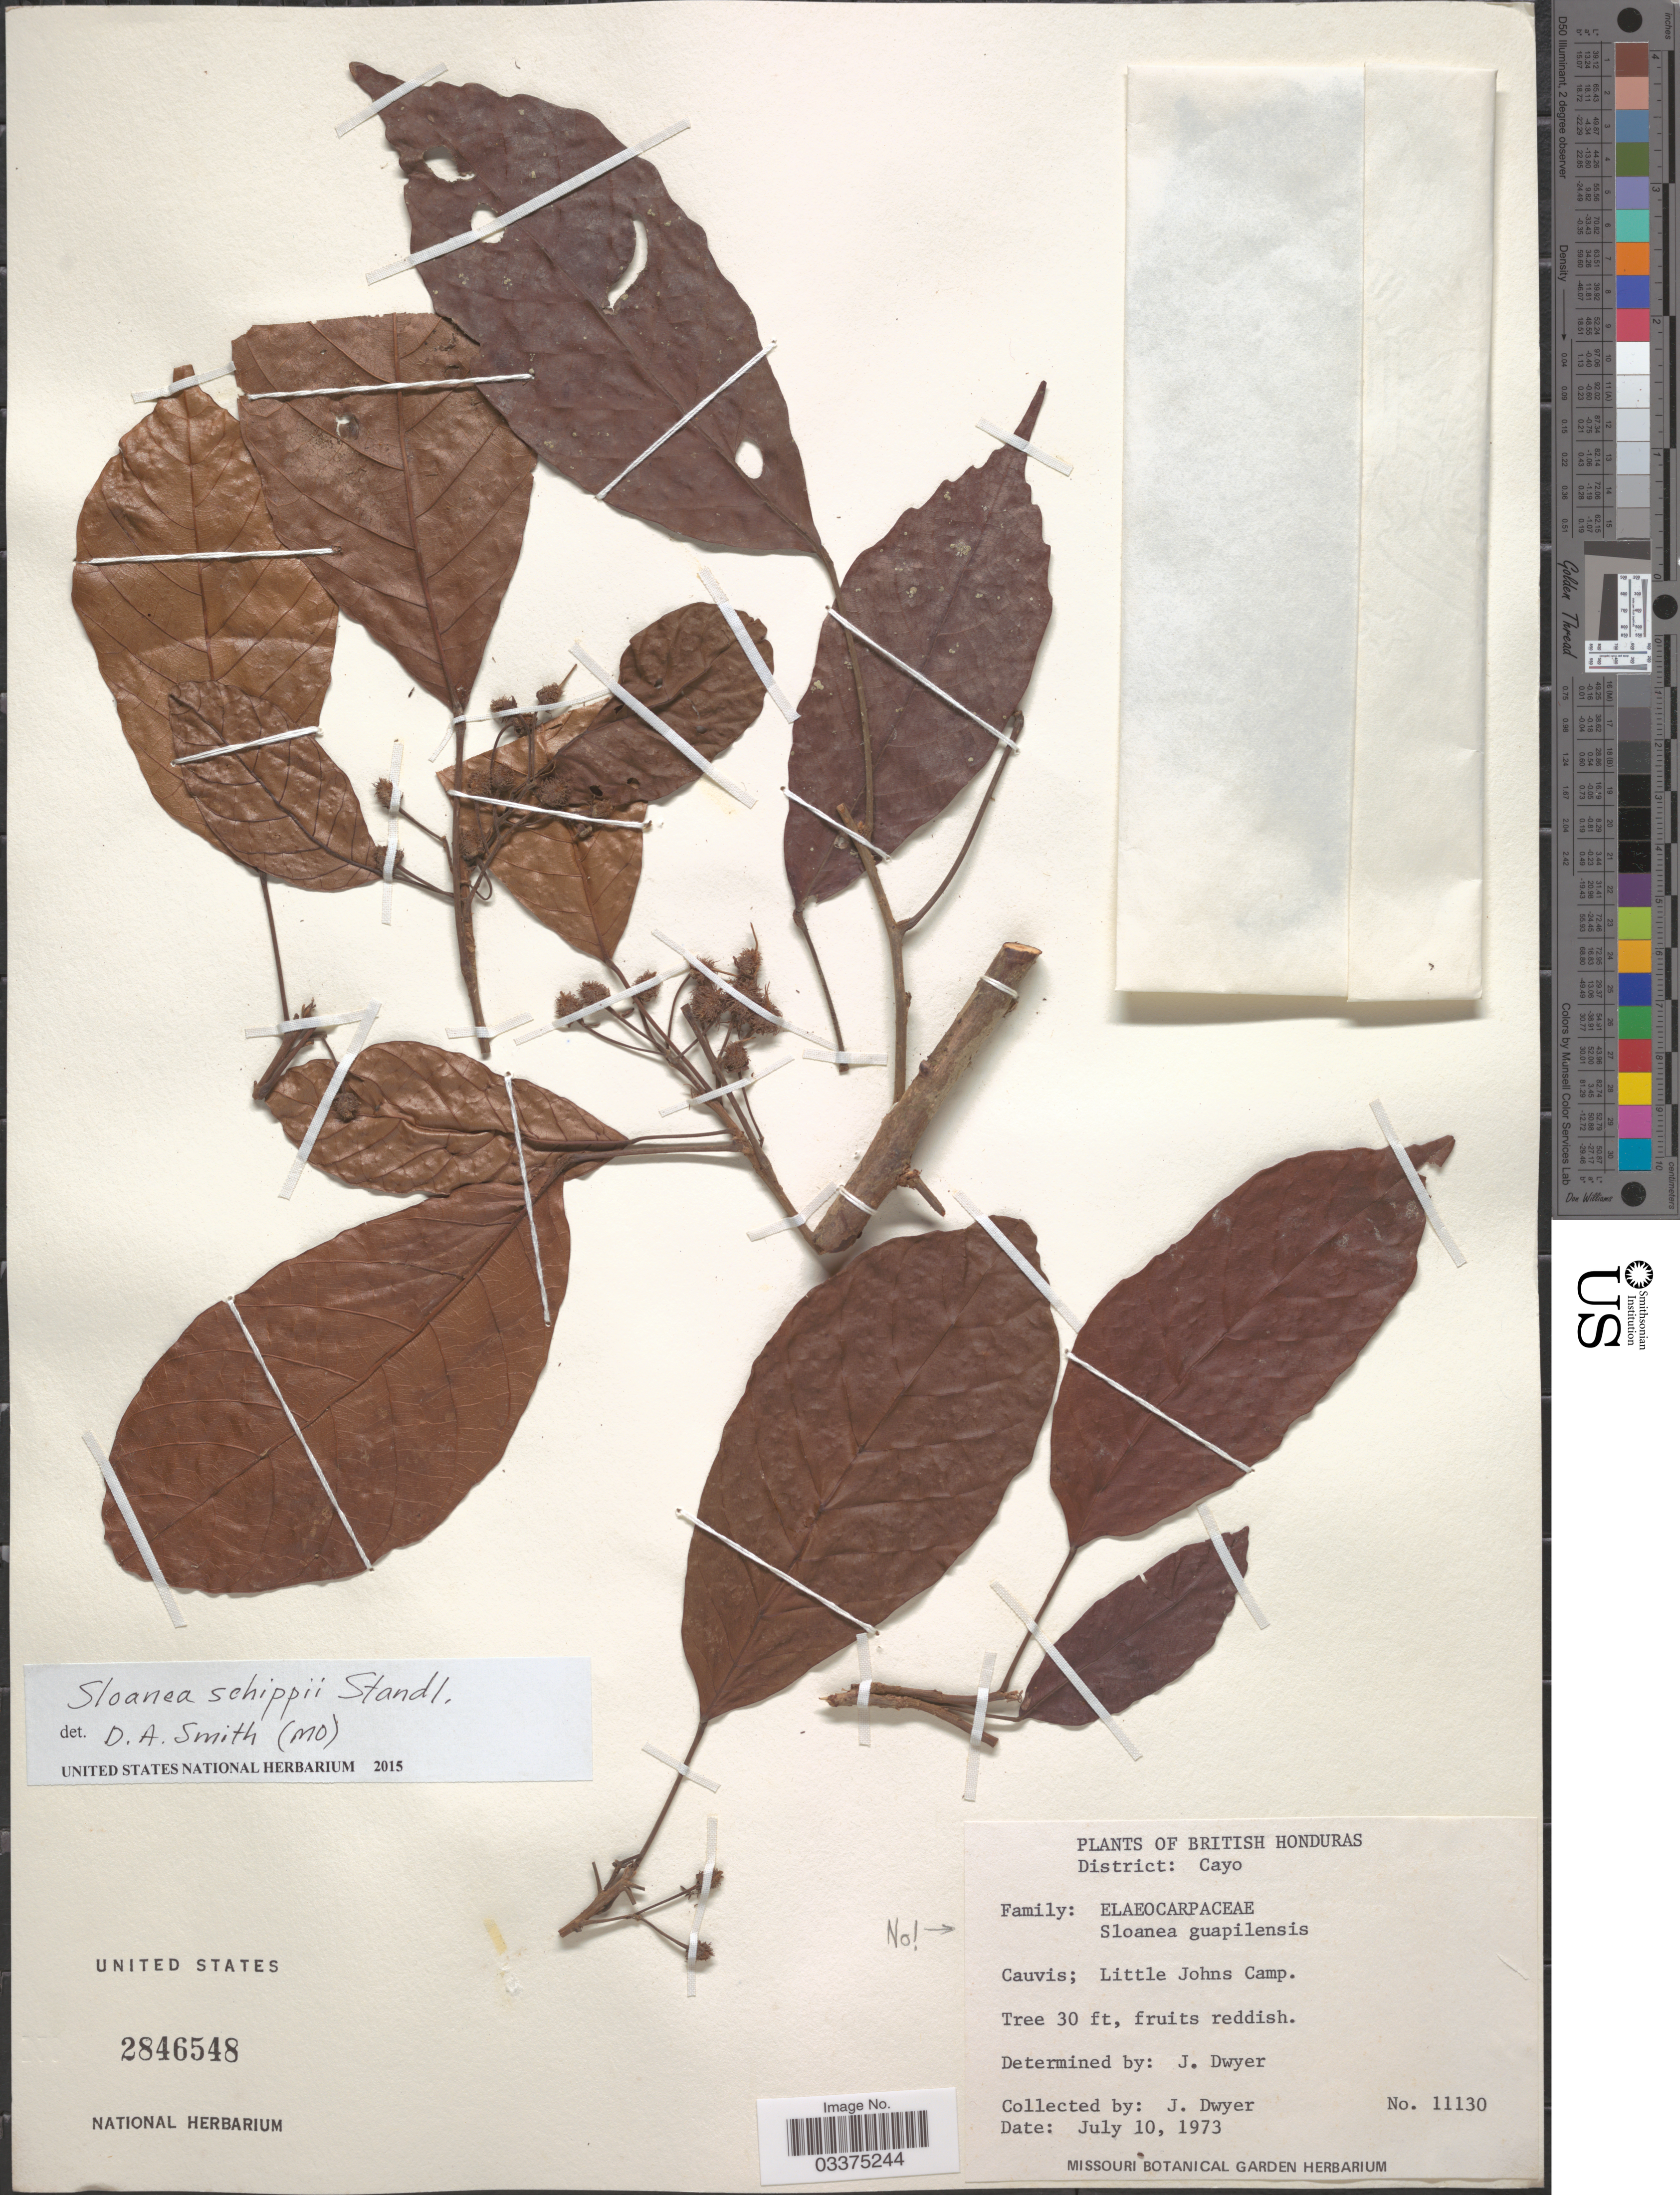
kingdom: Plantae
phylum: Tracheophyta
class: Magnoliopsida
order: Oxalidales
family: Elaeocarpaceae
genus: Sloanea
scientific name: Sloanea schippii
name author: Standl.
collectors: J. Dwyer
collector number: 11130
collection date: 1973-07-10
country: Belize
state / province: Cayo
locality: British Honduras. District: Cayo. Cauvis, Little Johns Camp.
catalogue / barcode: US 2846548